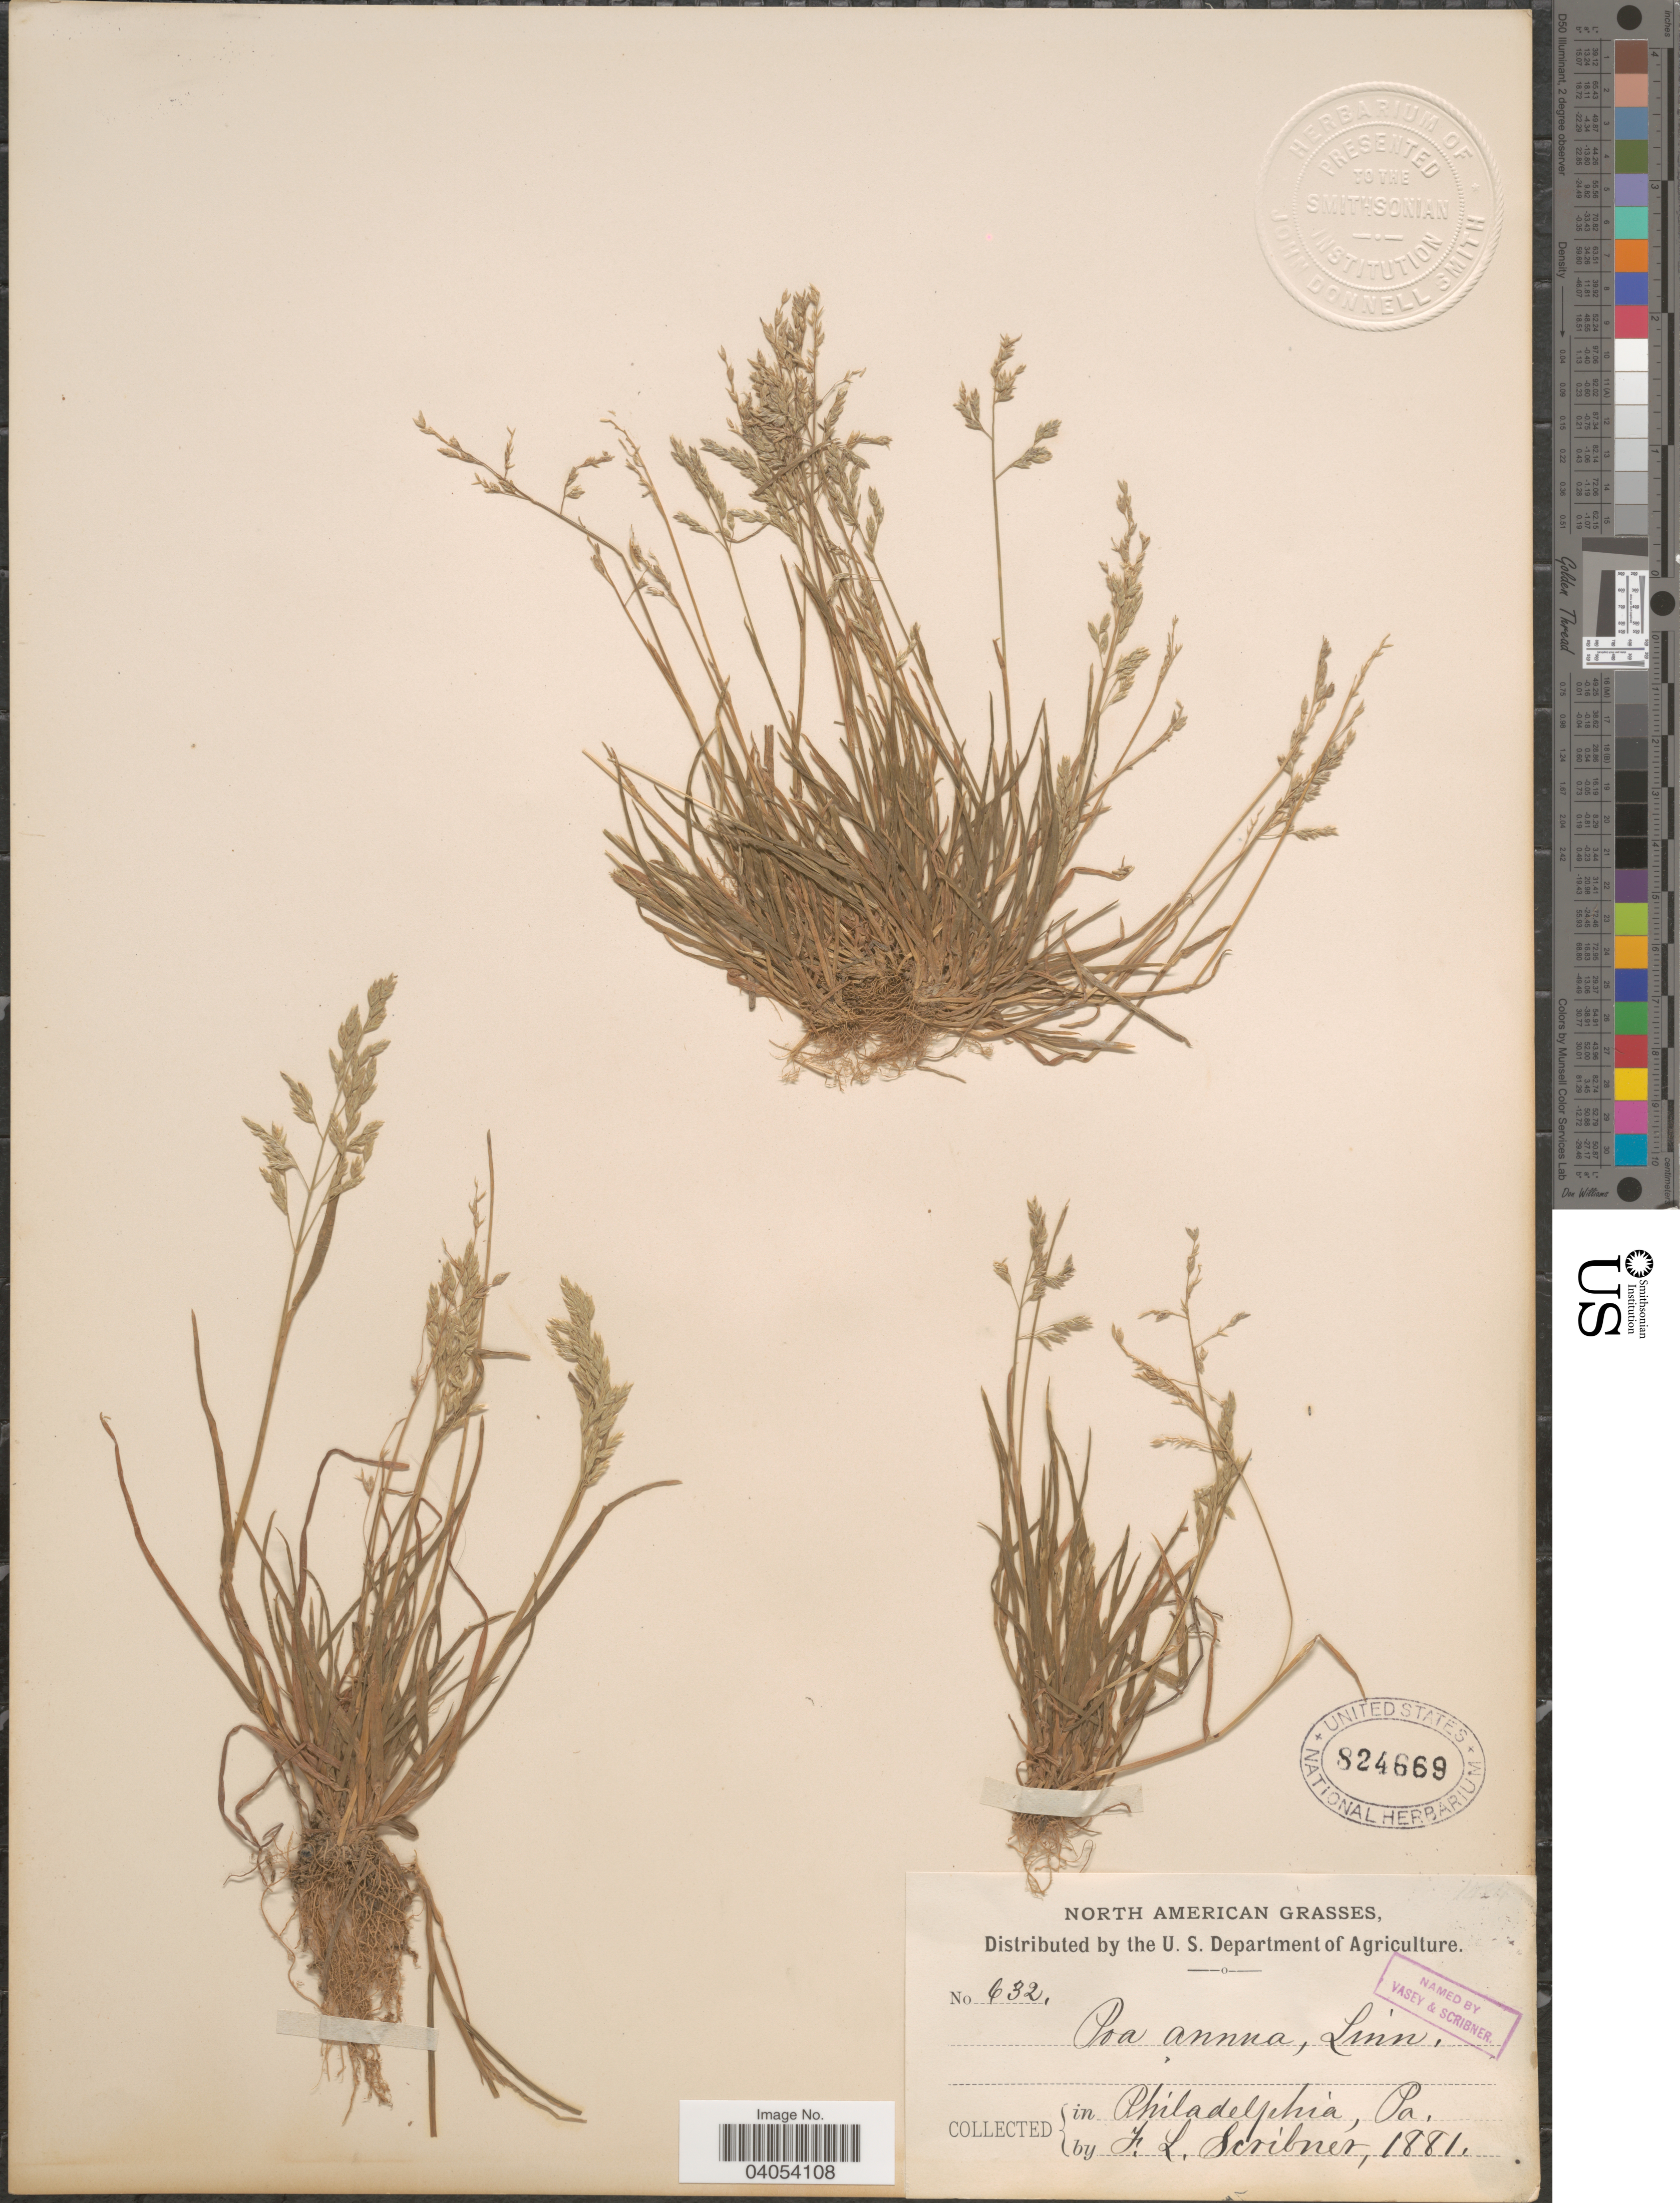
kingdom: Plantae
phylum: Tracheophyta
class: Liliopsida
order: Poales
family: Poaceae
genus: Poa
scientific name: Poa annua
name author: L.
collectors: F. L. Scribner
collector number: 632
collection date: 1881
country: United States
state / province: Pennsylvania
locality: Philadelphia.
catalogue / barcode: US 824669